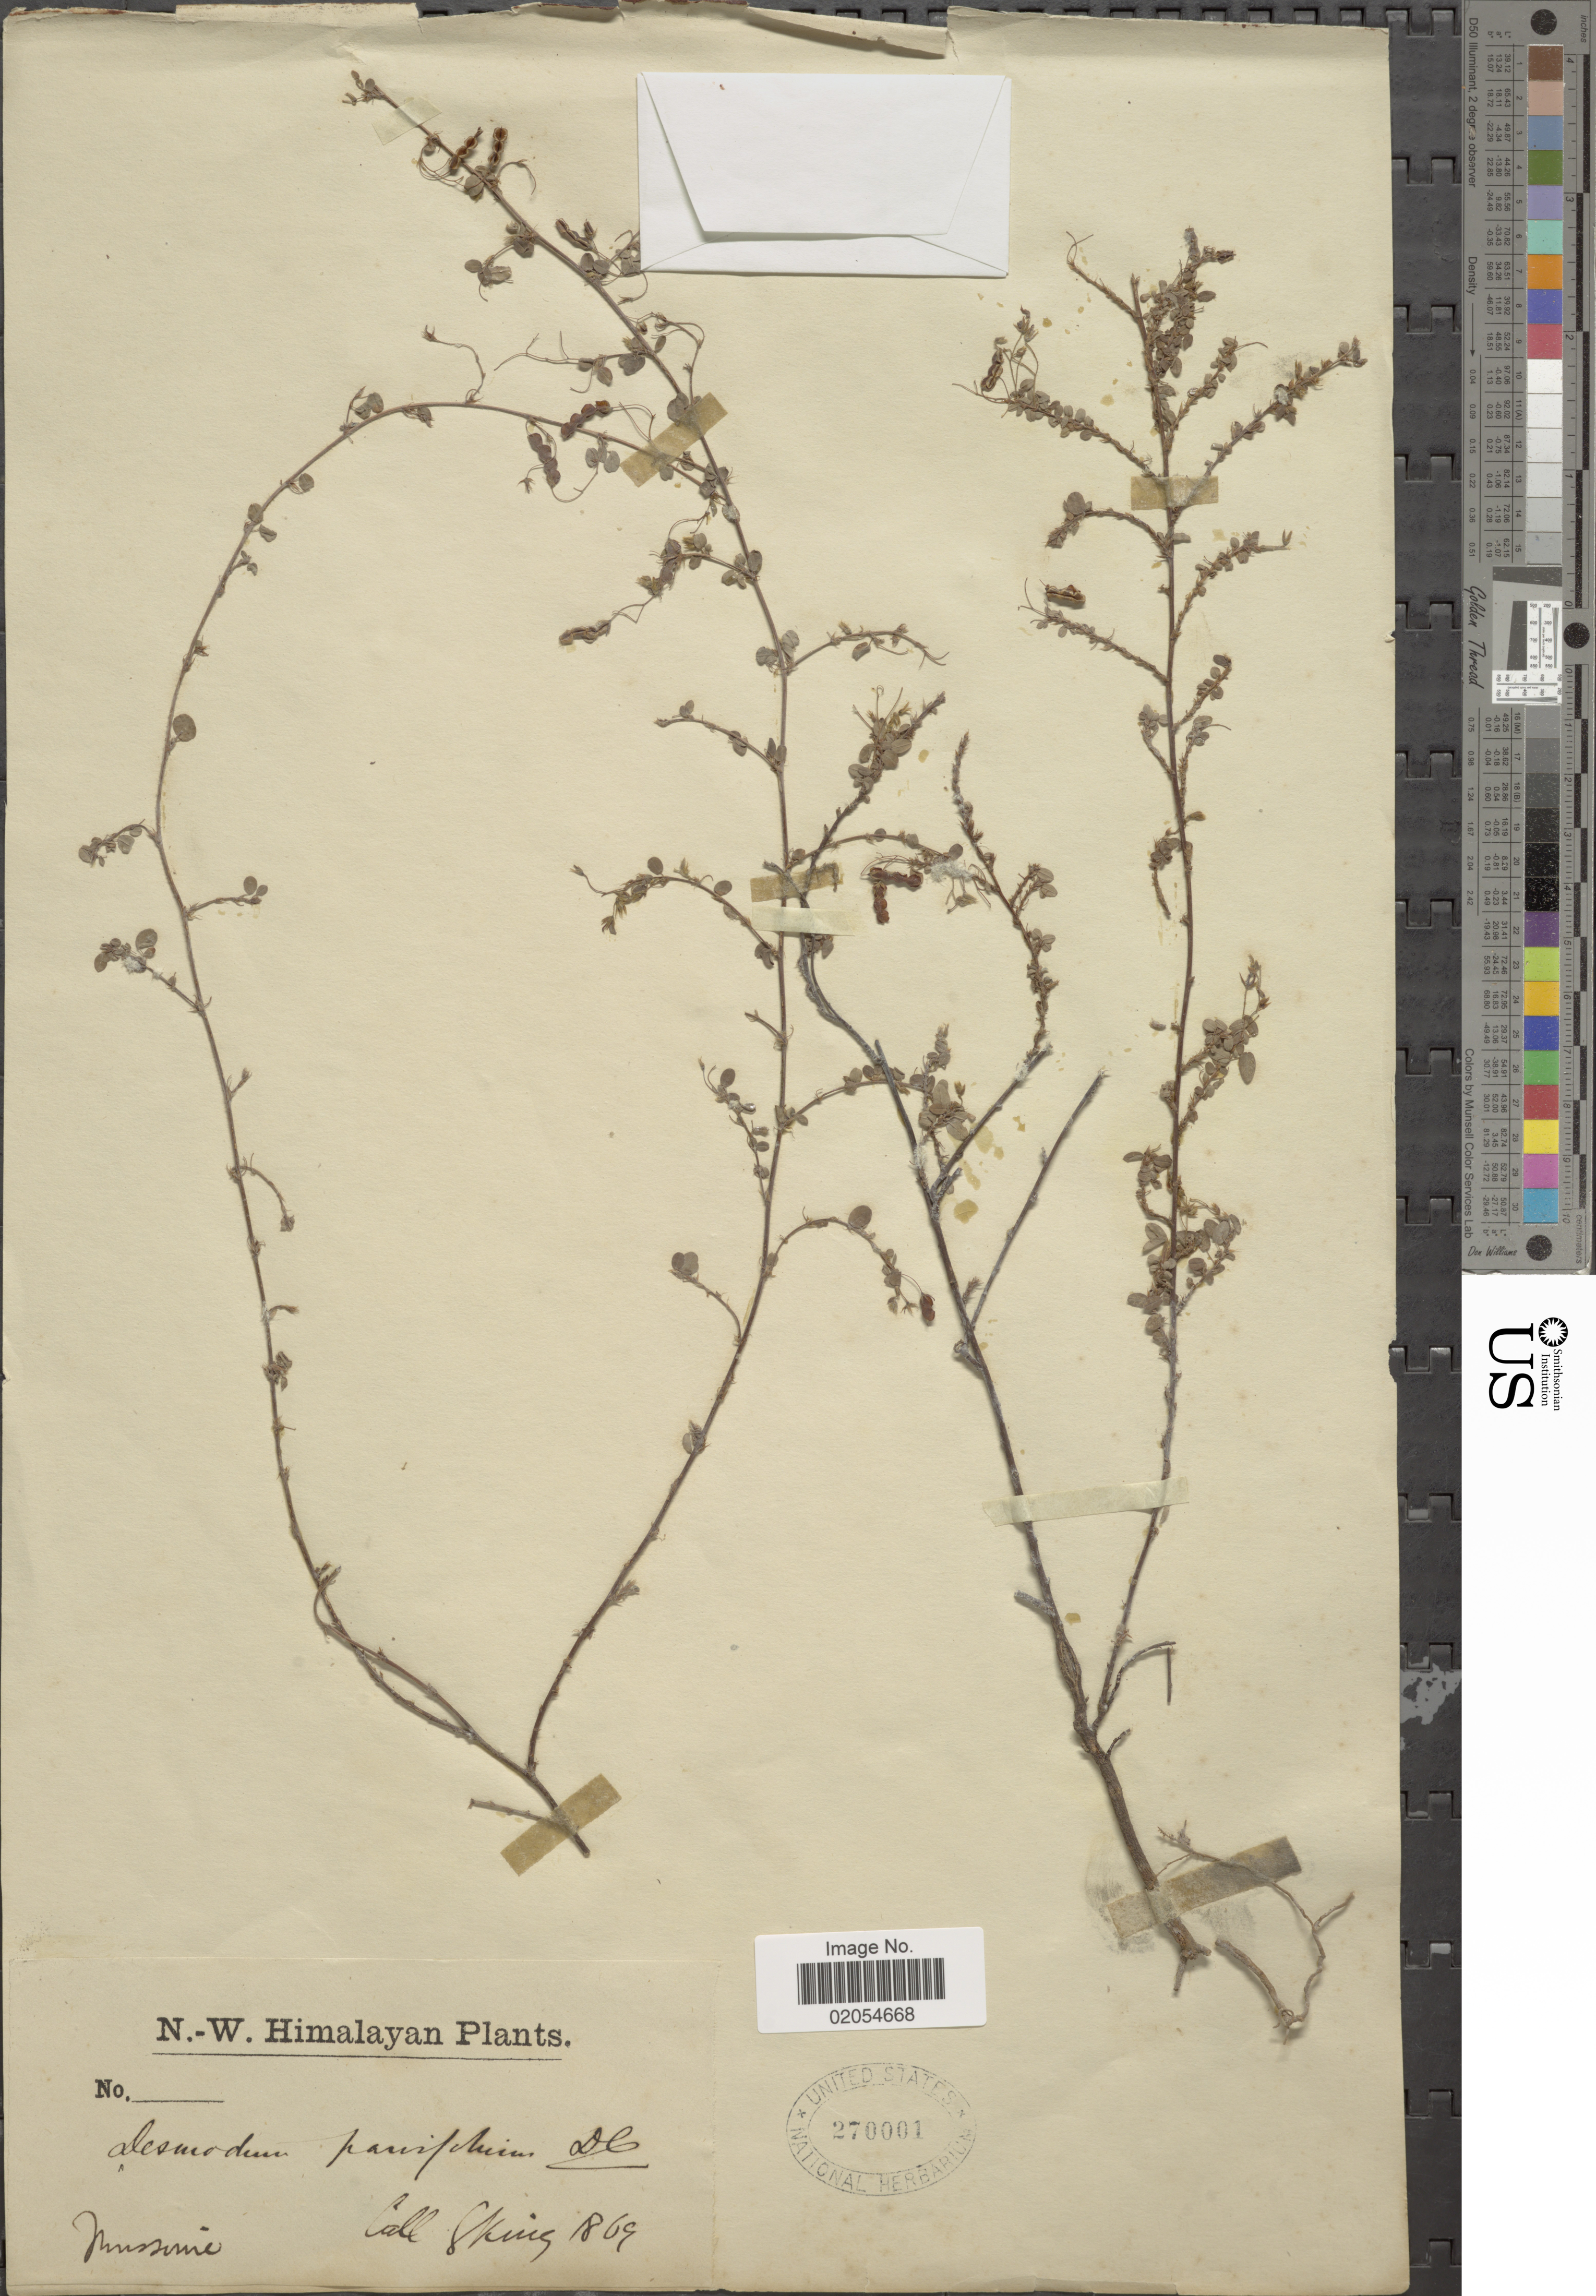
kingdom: Plantae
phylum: Tracheophyta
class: Magnoliopsida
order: Fabales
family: Fabaceae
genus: Leptodesmia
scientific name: Leptodesmia microphylla var. microphylla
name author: (Thunb.) H. Ohashi & K. Ohashi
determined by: Strong, Mark T., (BOT), Smithsonian Institution - National Museum of Natural History (UNITED STATES)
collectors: G. King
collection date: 1869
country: India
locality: N.-W. Himalayan. Mussourie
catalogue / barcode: US 270001